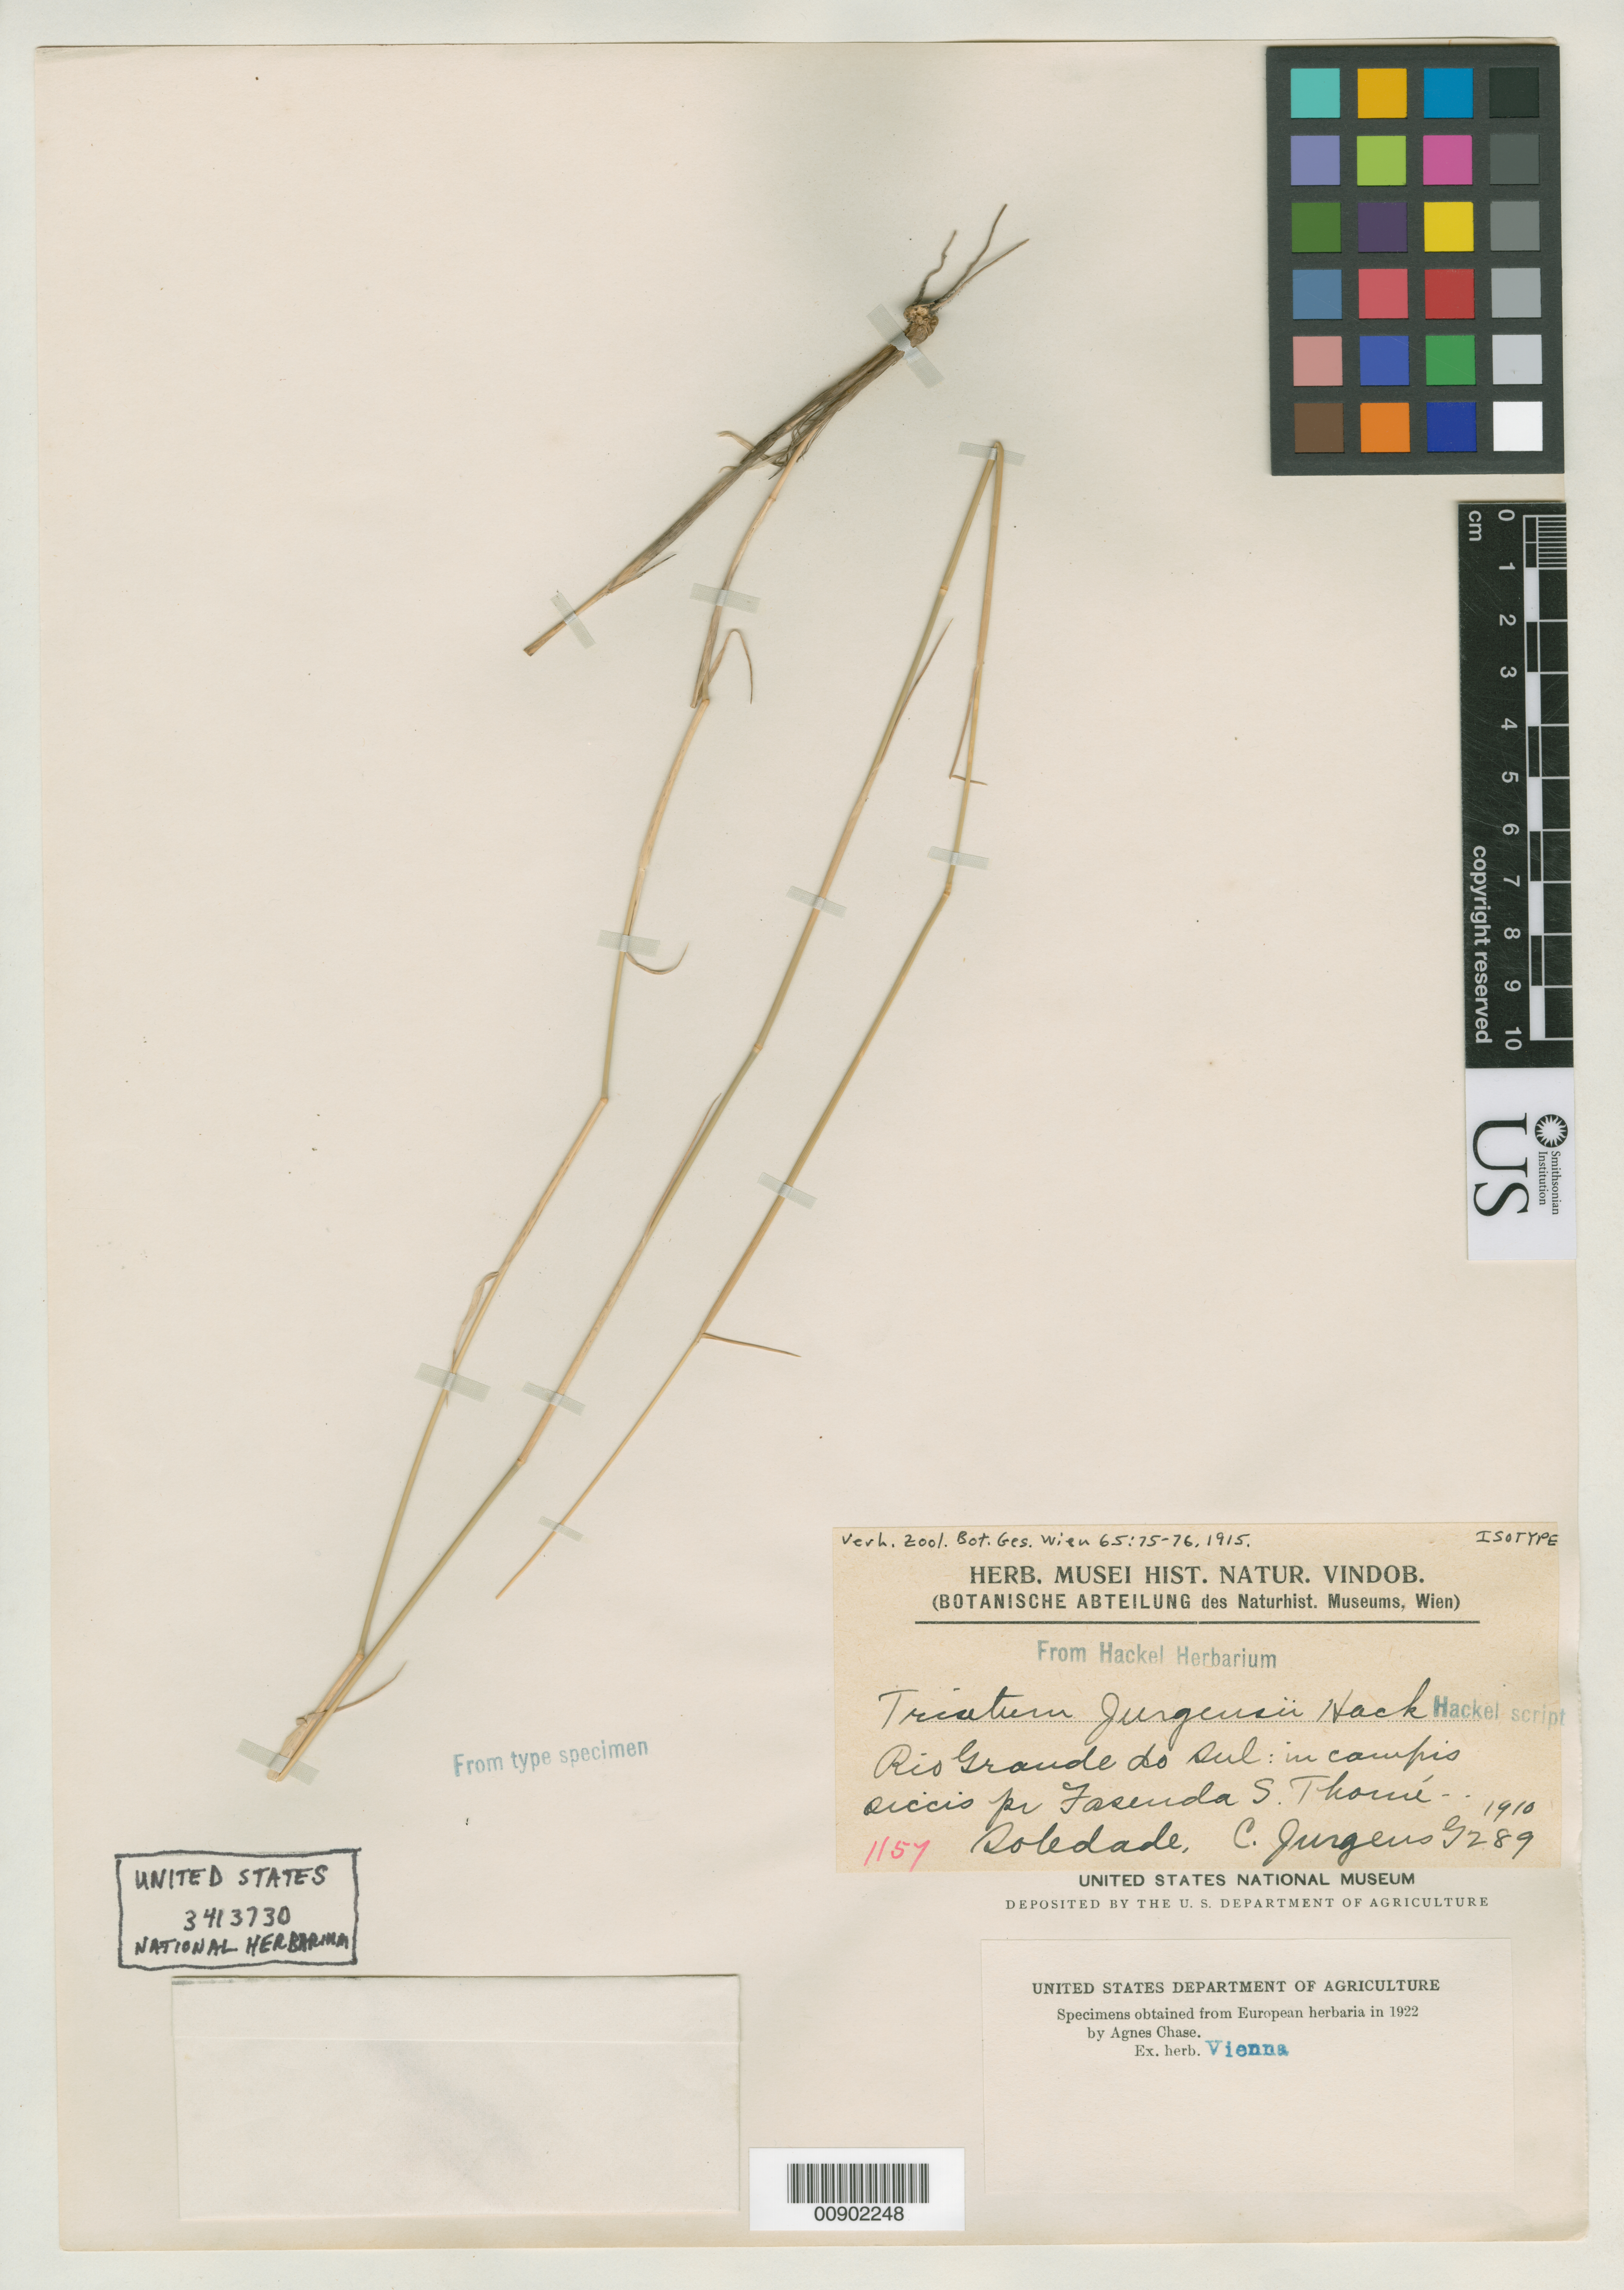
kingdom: Plantae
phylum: Tracheophyta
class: Liliopsida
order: Poales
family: Poaceae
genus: Trisetum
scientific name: Trisetum juergensii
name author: Hack.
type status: Isotype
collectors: C. Jürgens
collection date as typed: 1910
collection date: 1910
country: Brazil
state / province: Rio Grande do Sul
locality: Rio Grande do Sul: in campis siccis pr. Fasenda S. Thomé--Soledade.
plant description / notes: Name published as "Trisetum (?) Jürgensii".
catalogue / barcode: US 3413730